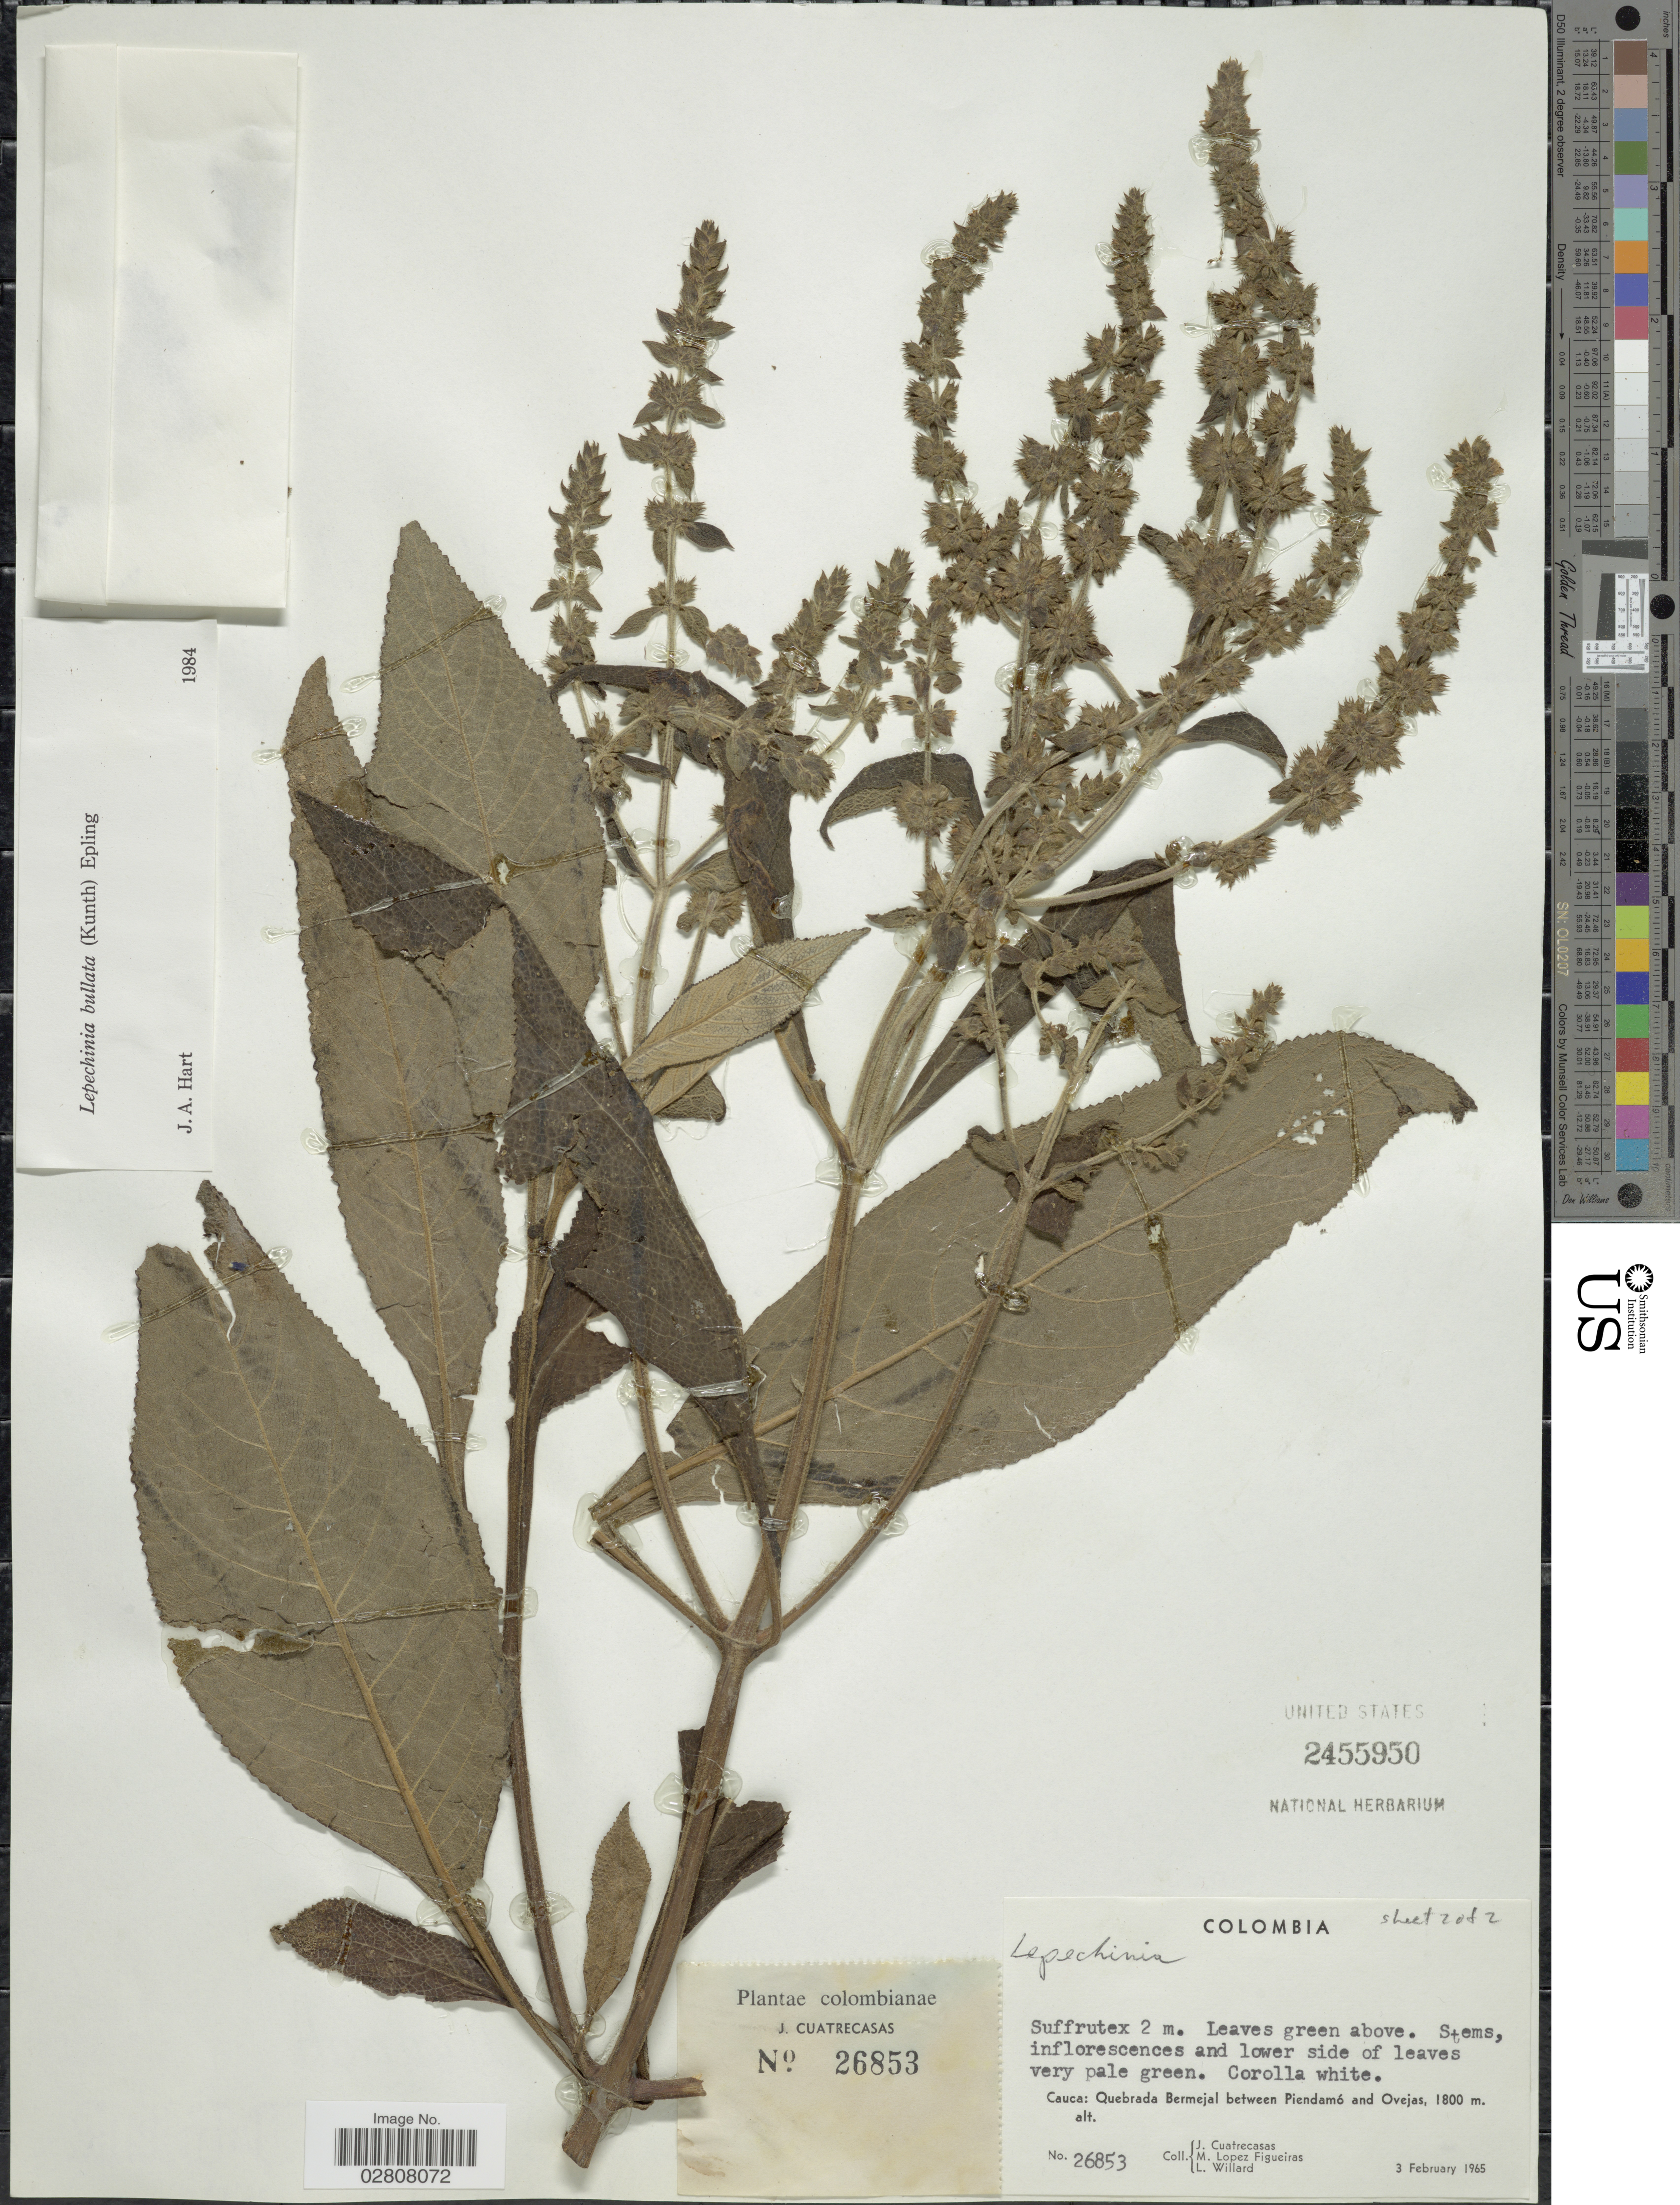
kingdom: Plantae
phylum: Tracheophyta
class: Magnoliopsida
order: Lamiales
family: Lamiaceae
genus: Lepechinia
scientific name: Lepechinia bullata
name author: (Kunth) Epling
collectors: J. Cuatrecasas, M. López Figueiras & L. Willard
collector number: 26853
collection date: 1965-02-03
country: Colombia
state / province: Cauca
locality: Quebrada Bermejal between Piendamó and Ovejas.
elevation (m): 1800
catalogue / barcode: US 2455950